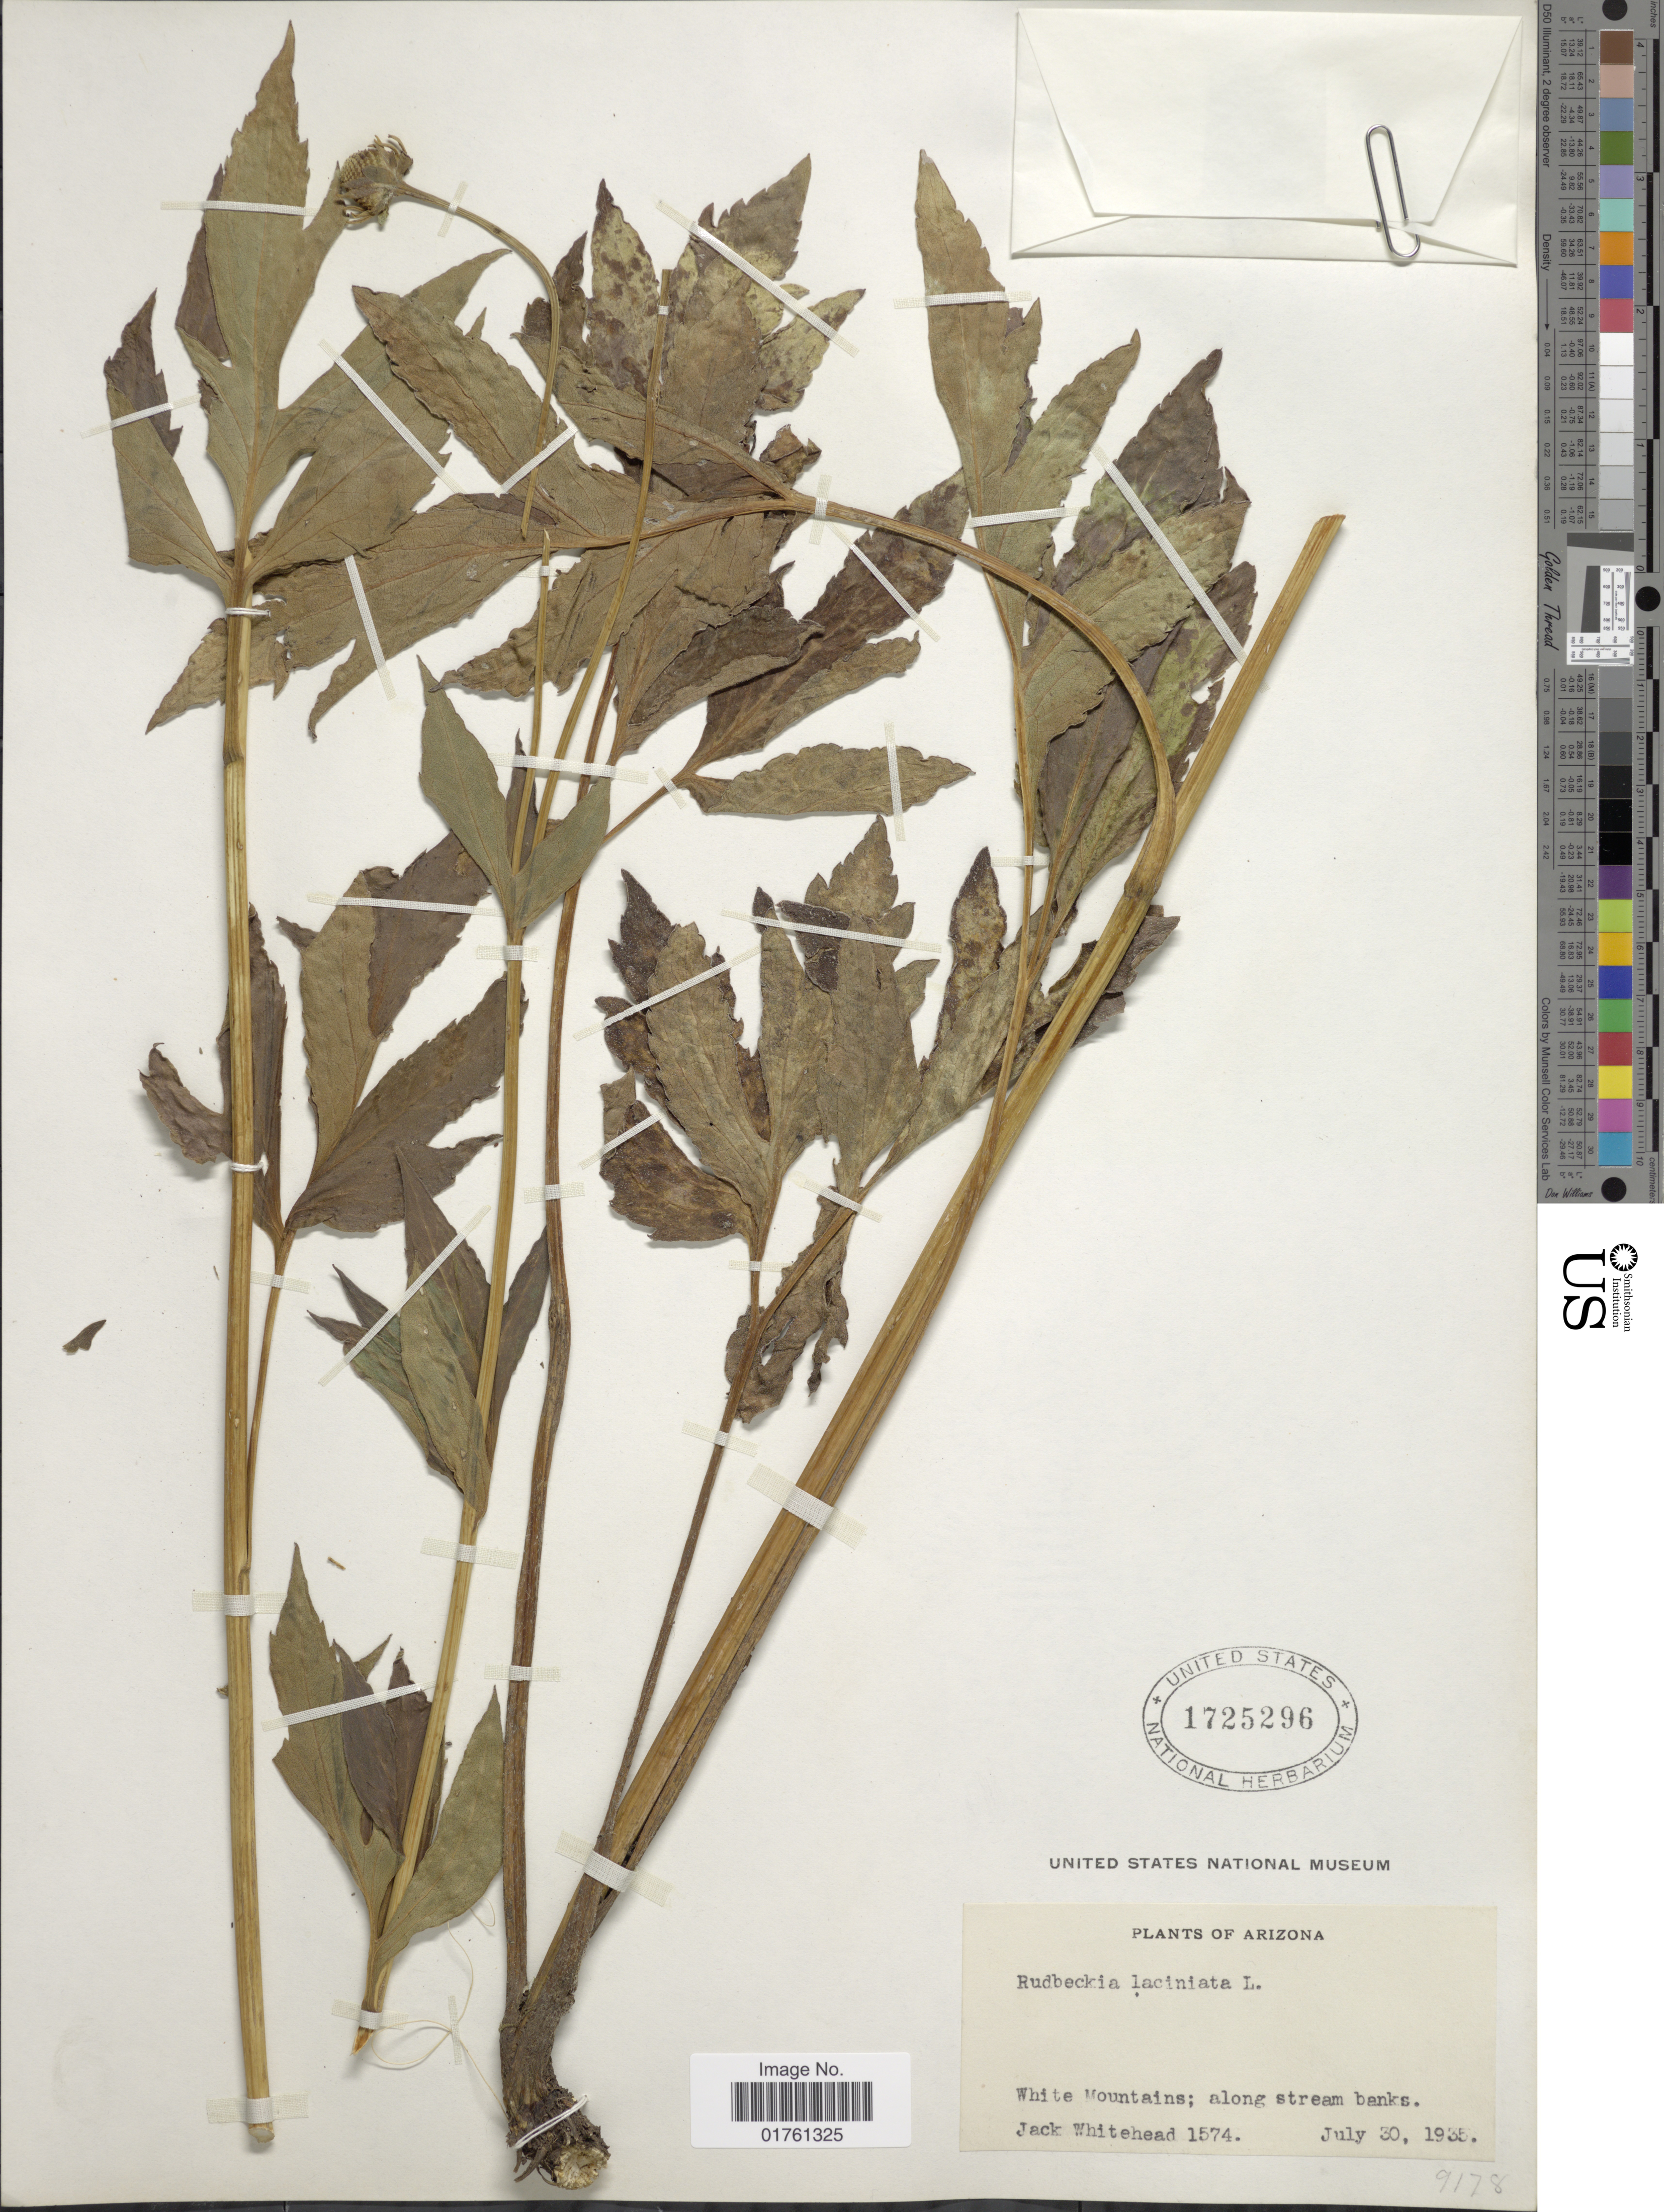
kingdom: Plantae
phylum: Tracheophyta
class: Magnoliopsida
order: Asterales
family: Asteraceae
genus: Rudbeckia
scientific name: Rudbeckia laciniata var. ampla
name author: (A. Nelson) Cronq.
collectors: J. Whitehead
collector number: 1574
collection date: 1935-07-30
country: United States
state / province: Arizona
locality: White Mountains; along stream banks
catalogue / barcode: US 1725296